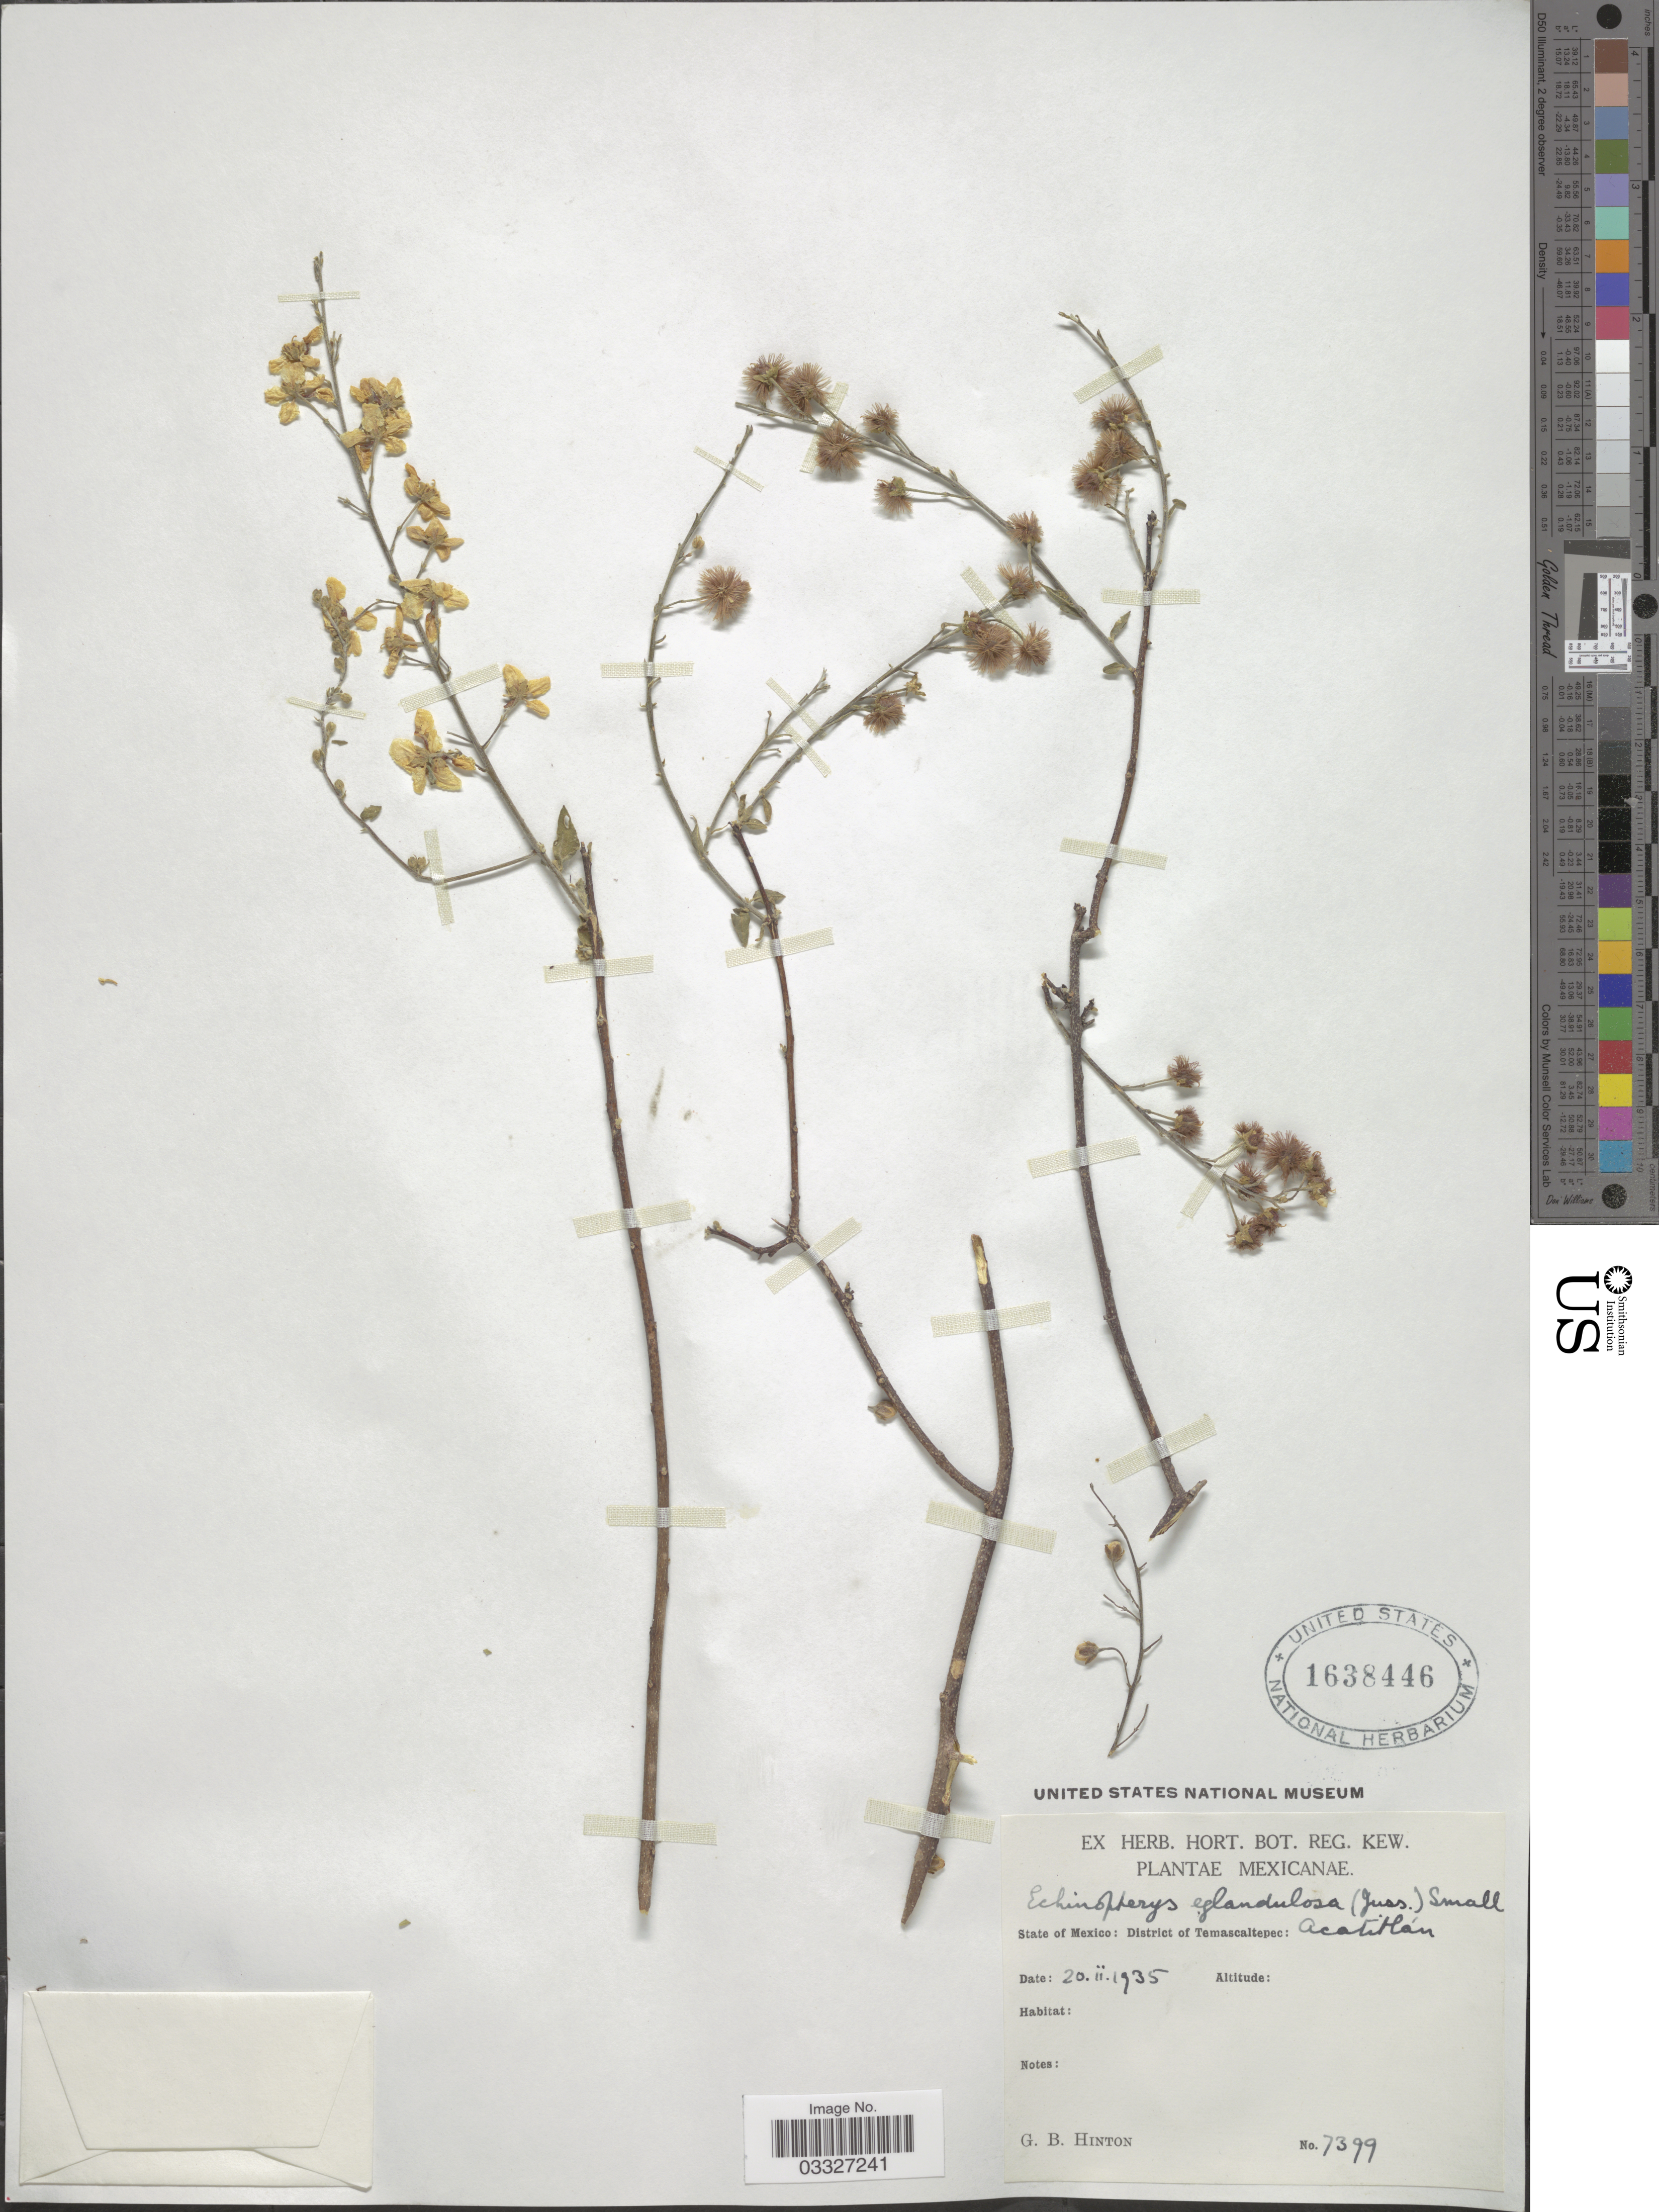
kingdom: Plantae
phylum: Tracheophyta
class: Magnoliopsida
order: Malpighiales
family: Malpighiaceae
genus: Echinopterys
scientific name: Echinopterys eglandulosa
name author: (A. Juss.) Small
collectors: G. B. Hinton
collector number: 7399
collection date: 1935-02-20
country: Mexico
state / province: México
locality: District of Temascaltepec: Acatitlán.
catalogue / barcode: US 1638446